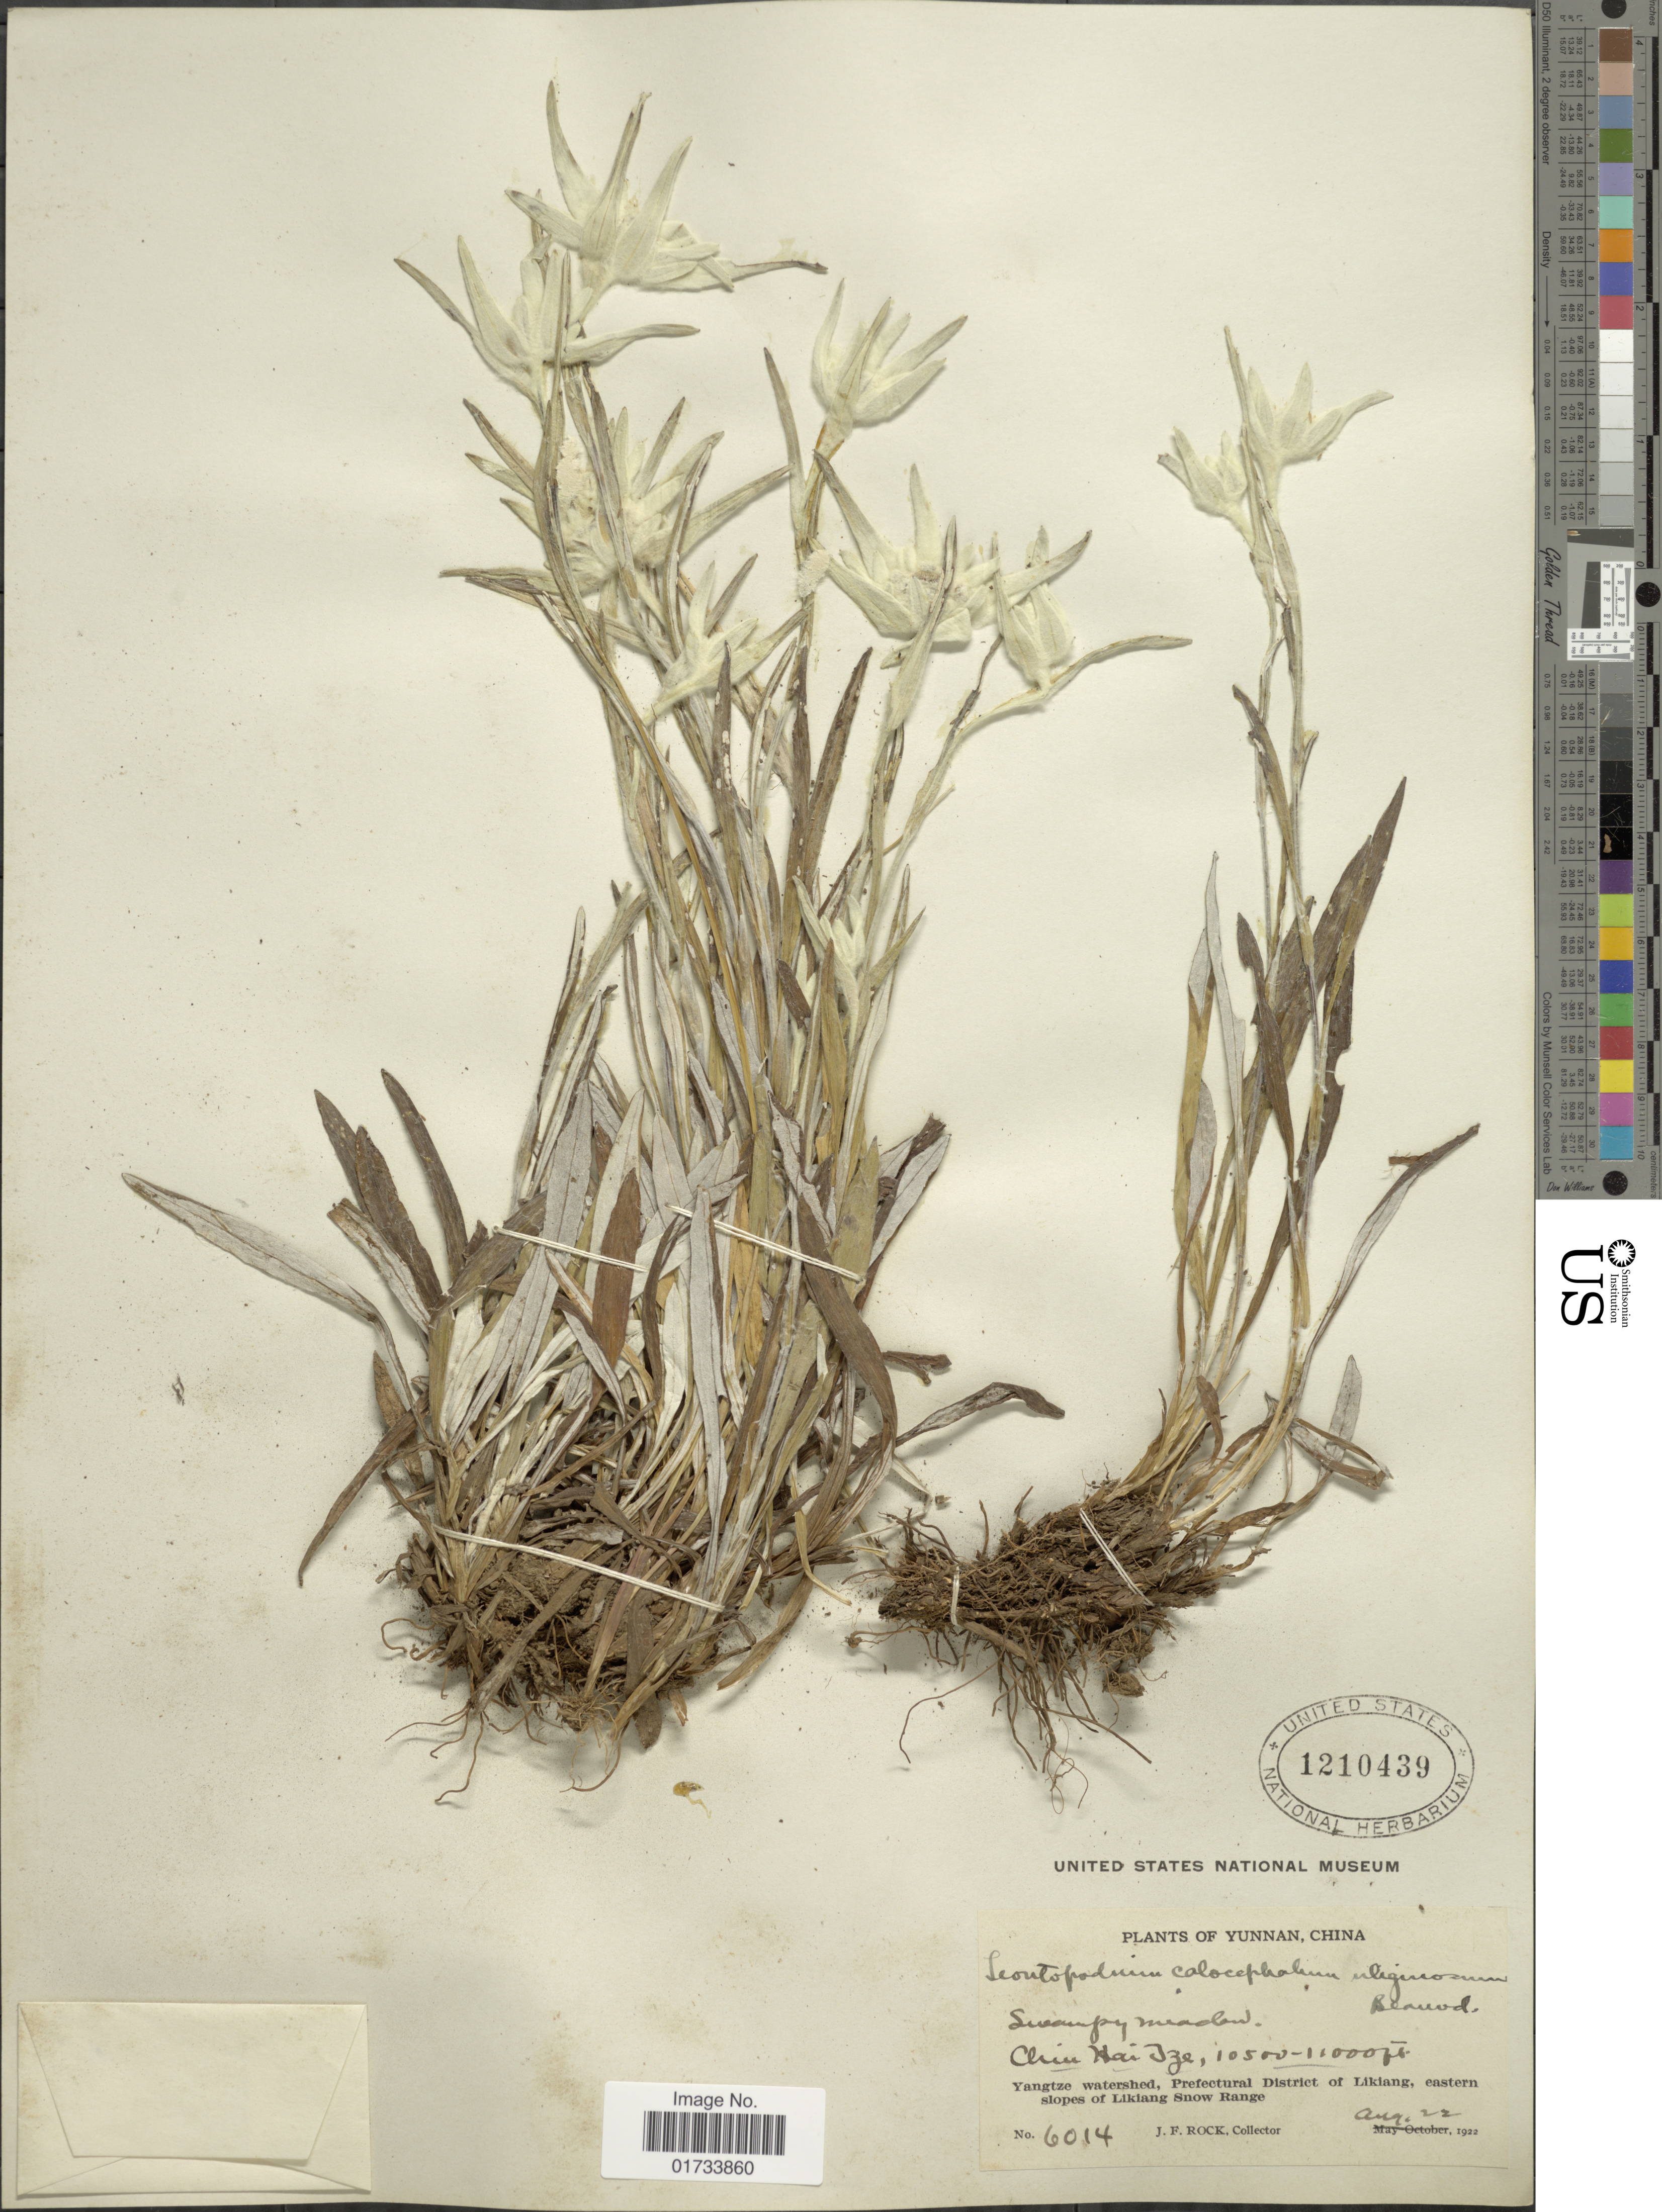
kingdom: Plantae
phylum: Tracheophyta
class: Magnoliopsida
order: Asterales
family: Asteraceae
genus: Leontopodium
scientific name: Leontopodium calocephalum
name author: (Franch.) Beauverd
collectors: J. Rock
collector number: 6014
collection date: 1922-08-22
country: China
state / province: Yunnan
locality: Chiu Hai Ize, Yangtze watershed, Prefectural District of Likiang, eastern slopes of Likiang Snow Range, swampy meadow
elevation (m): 3200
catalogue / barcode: US 1210439